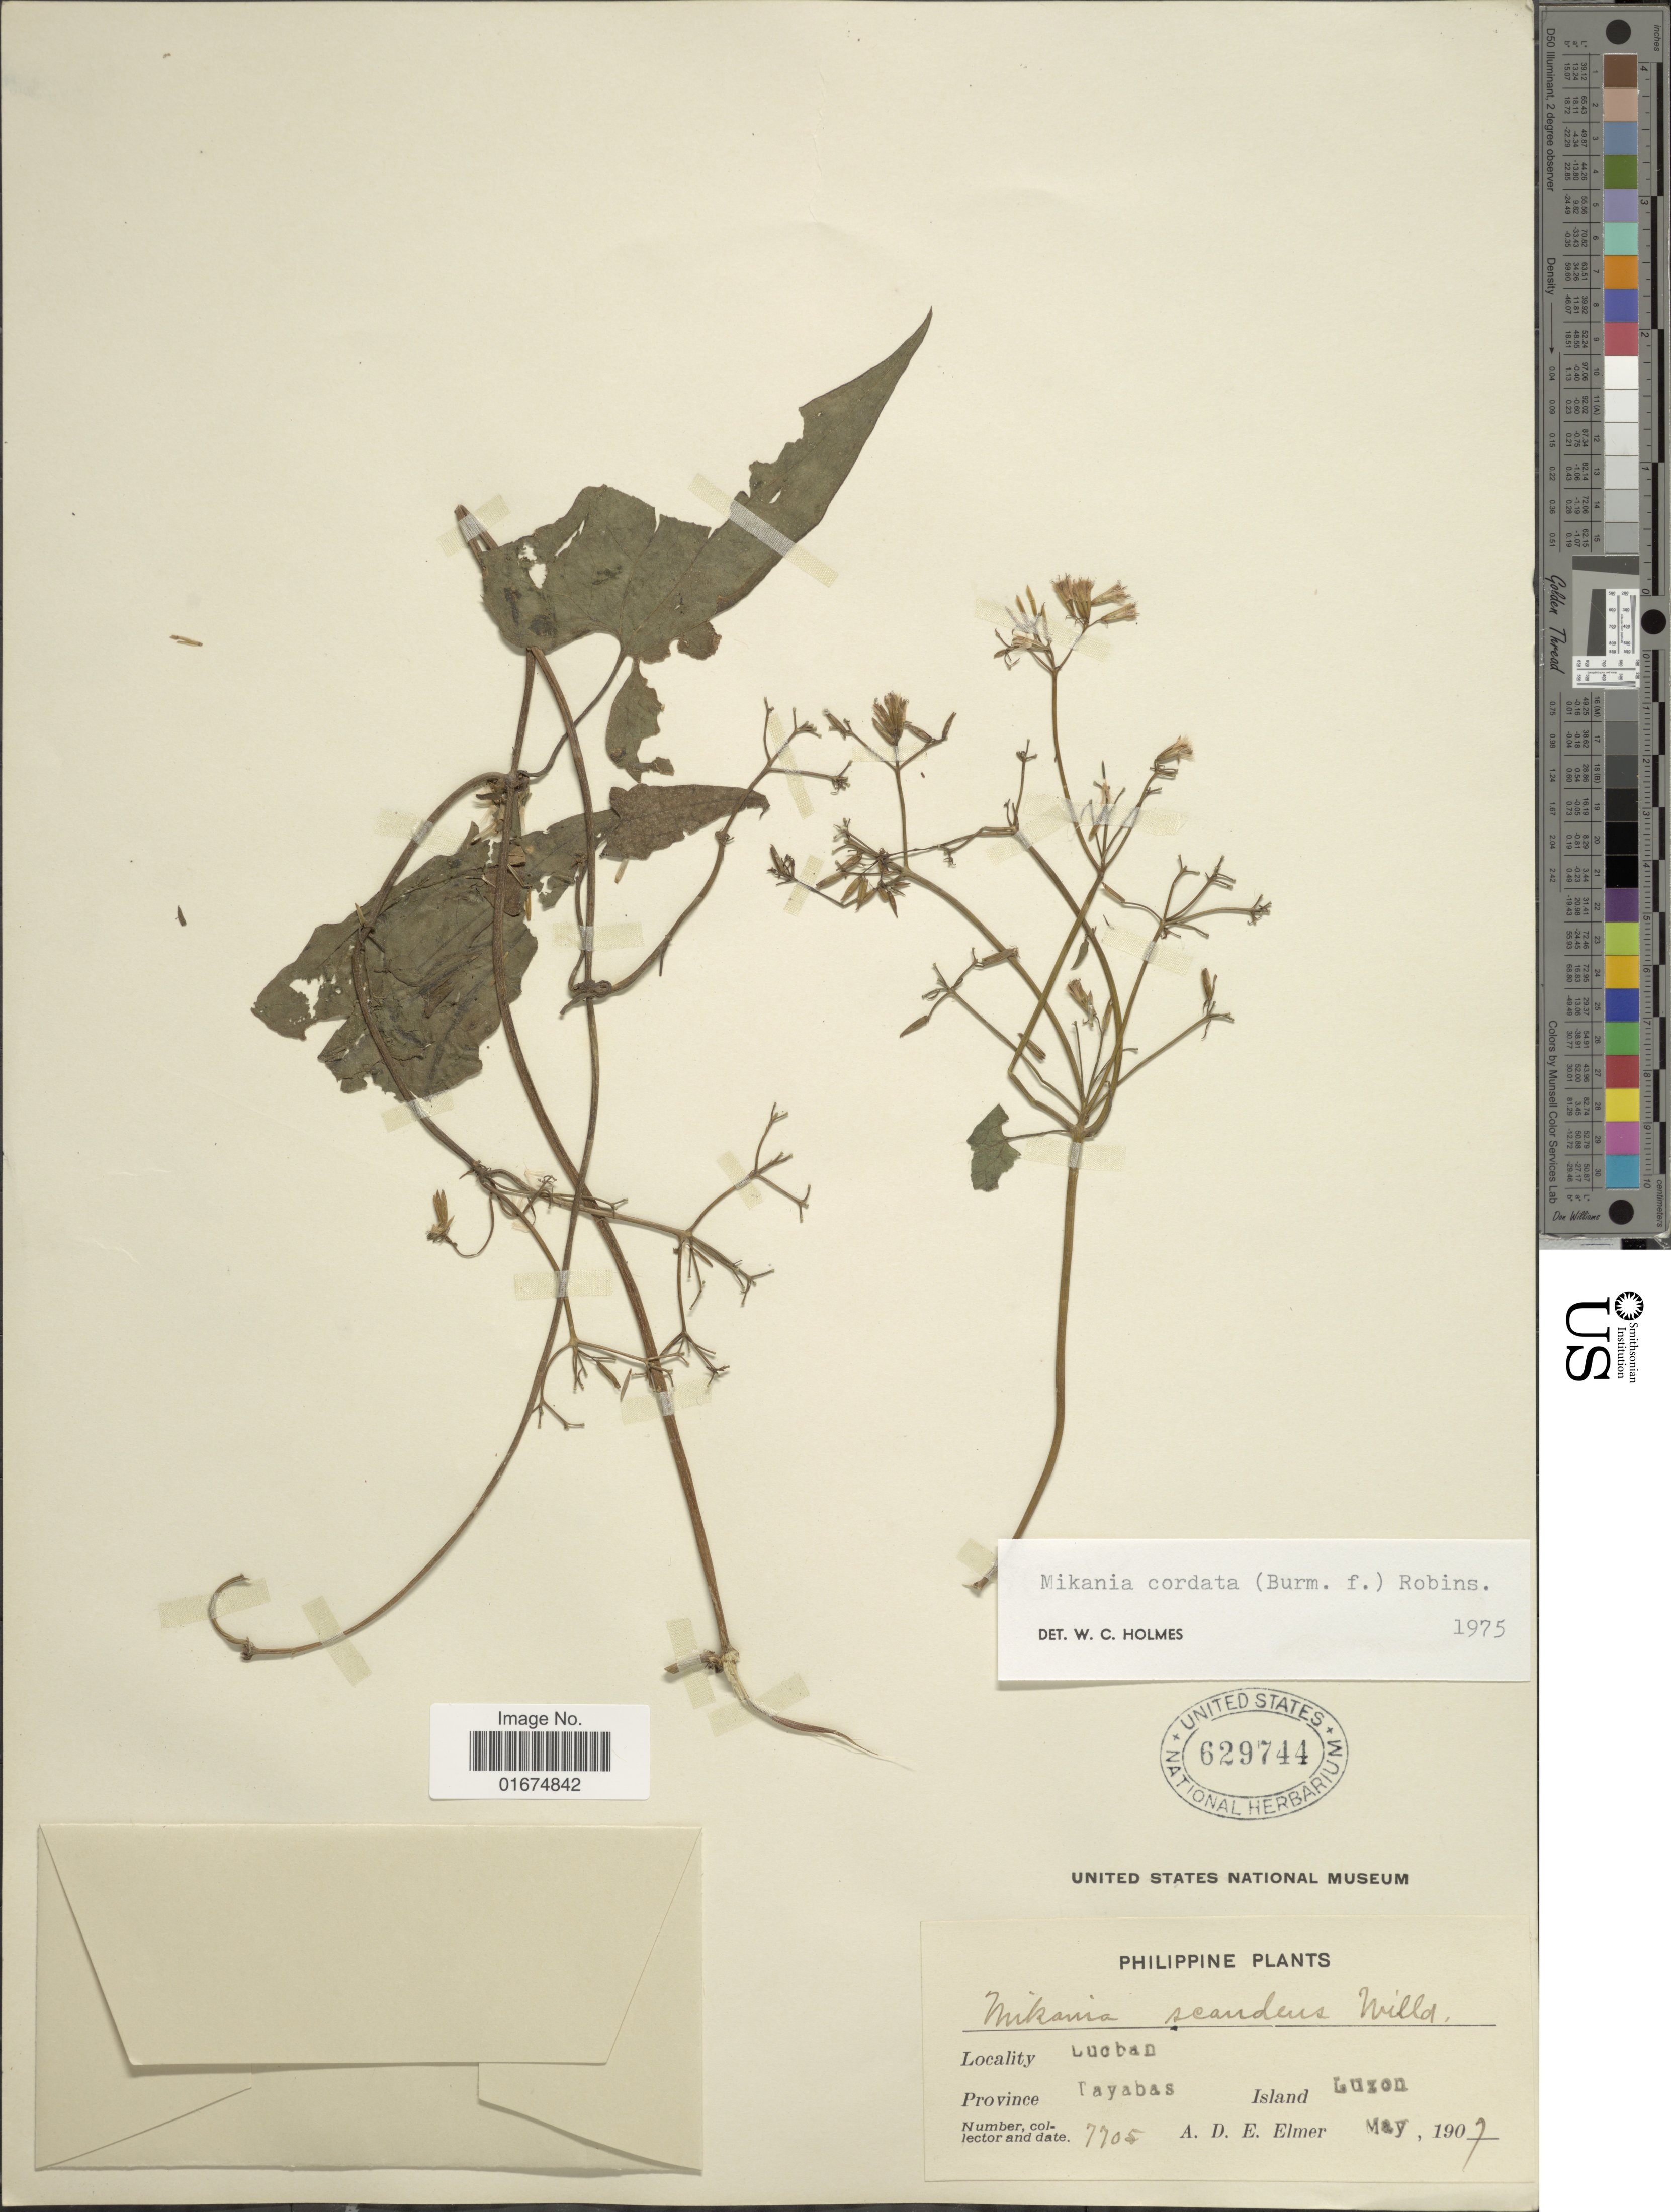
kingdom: Plantae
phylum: Tracheophyta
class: Magnoliopsida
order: Asterales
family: Asteraceae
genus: Mikania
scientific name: Mikania cordata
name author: (Burm. f.) B.L. Rob.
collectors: A. D. E. Elmer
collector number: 7705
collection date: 1907-05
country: Philippines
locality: Lucban, Province Tayabas, Island Luzon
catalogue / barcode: US 629744